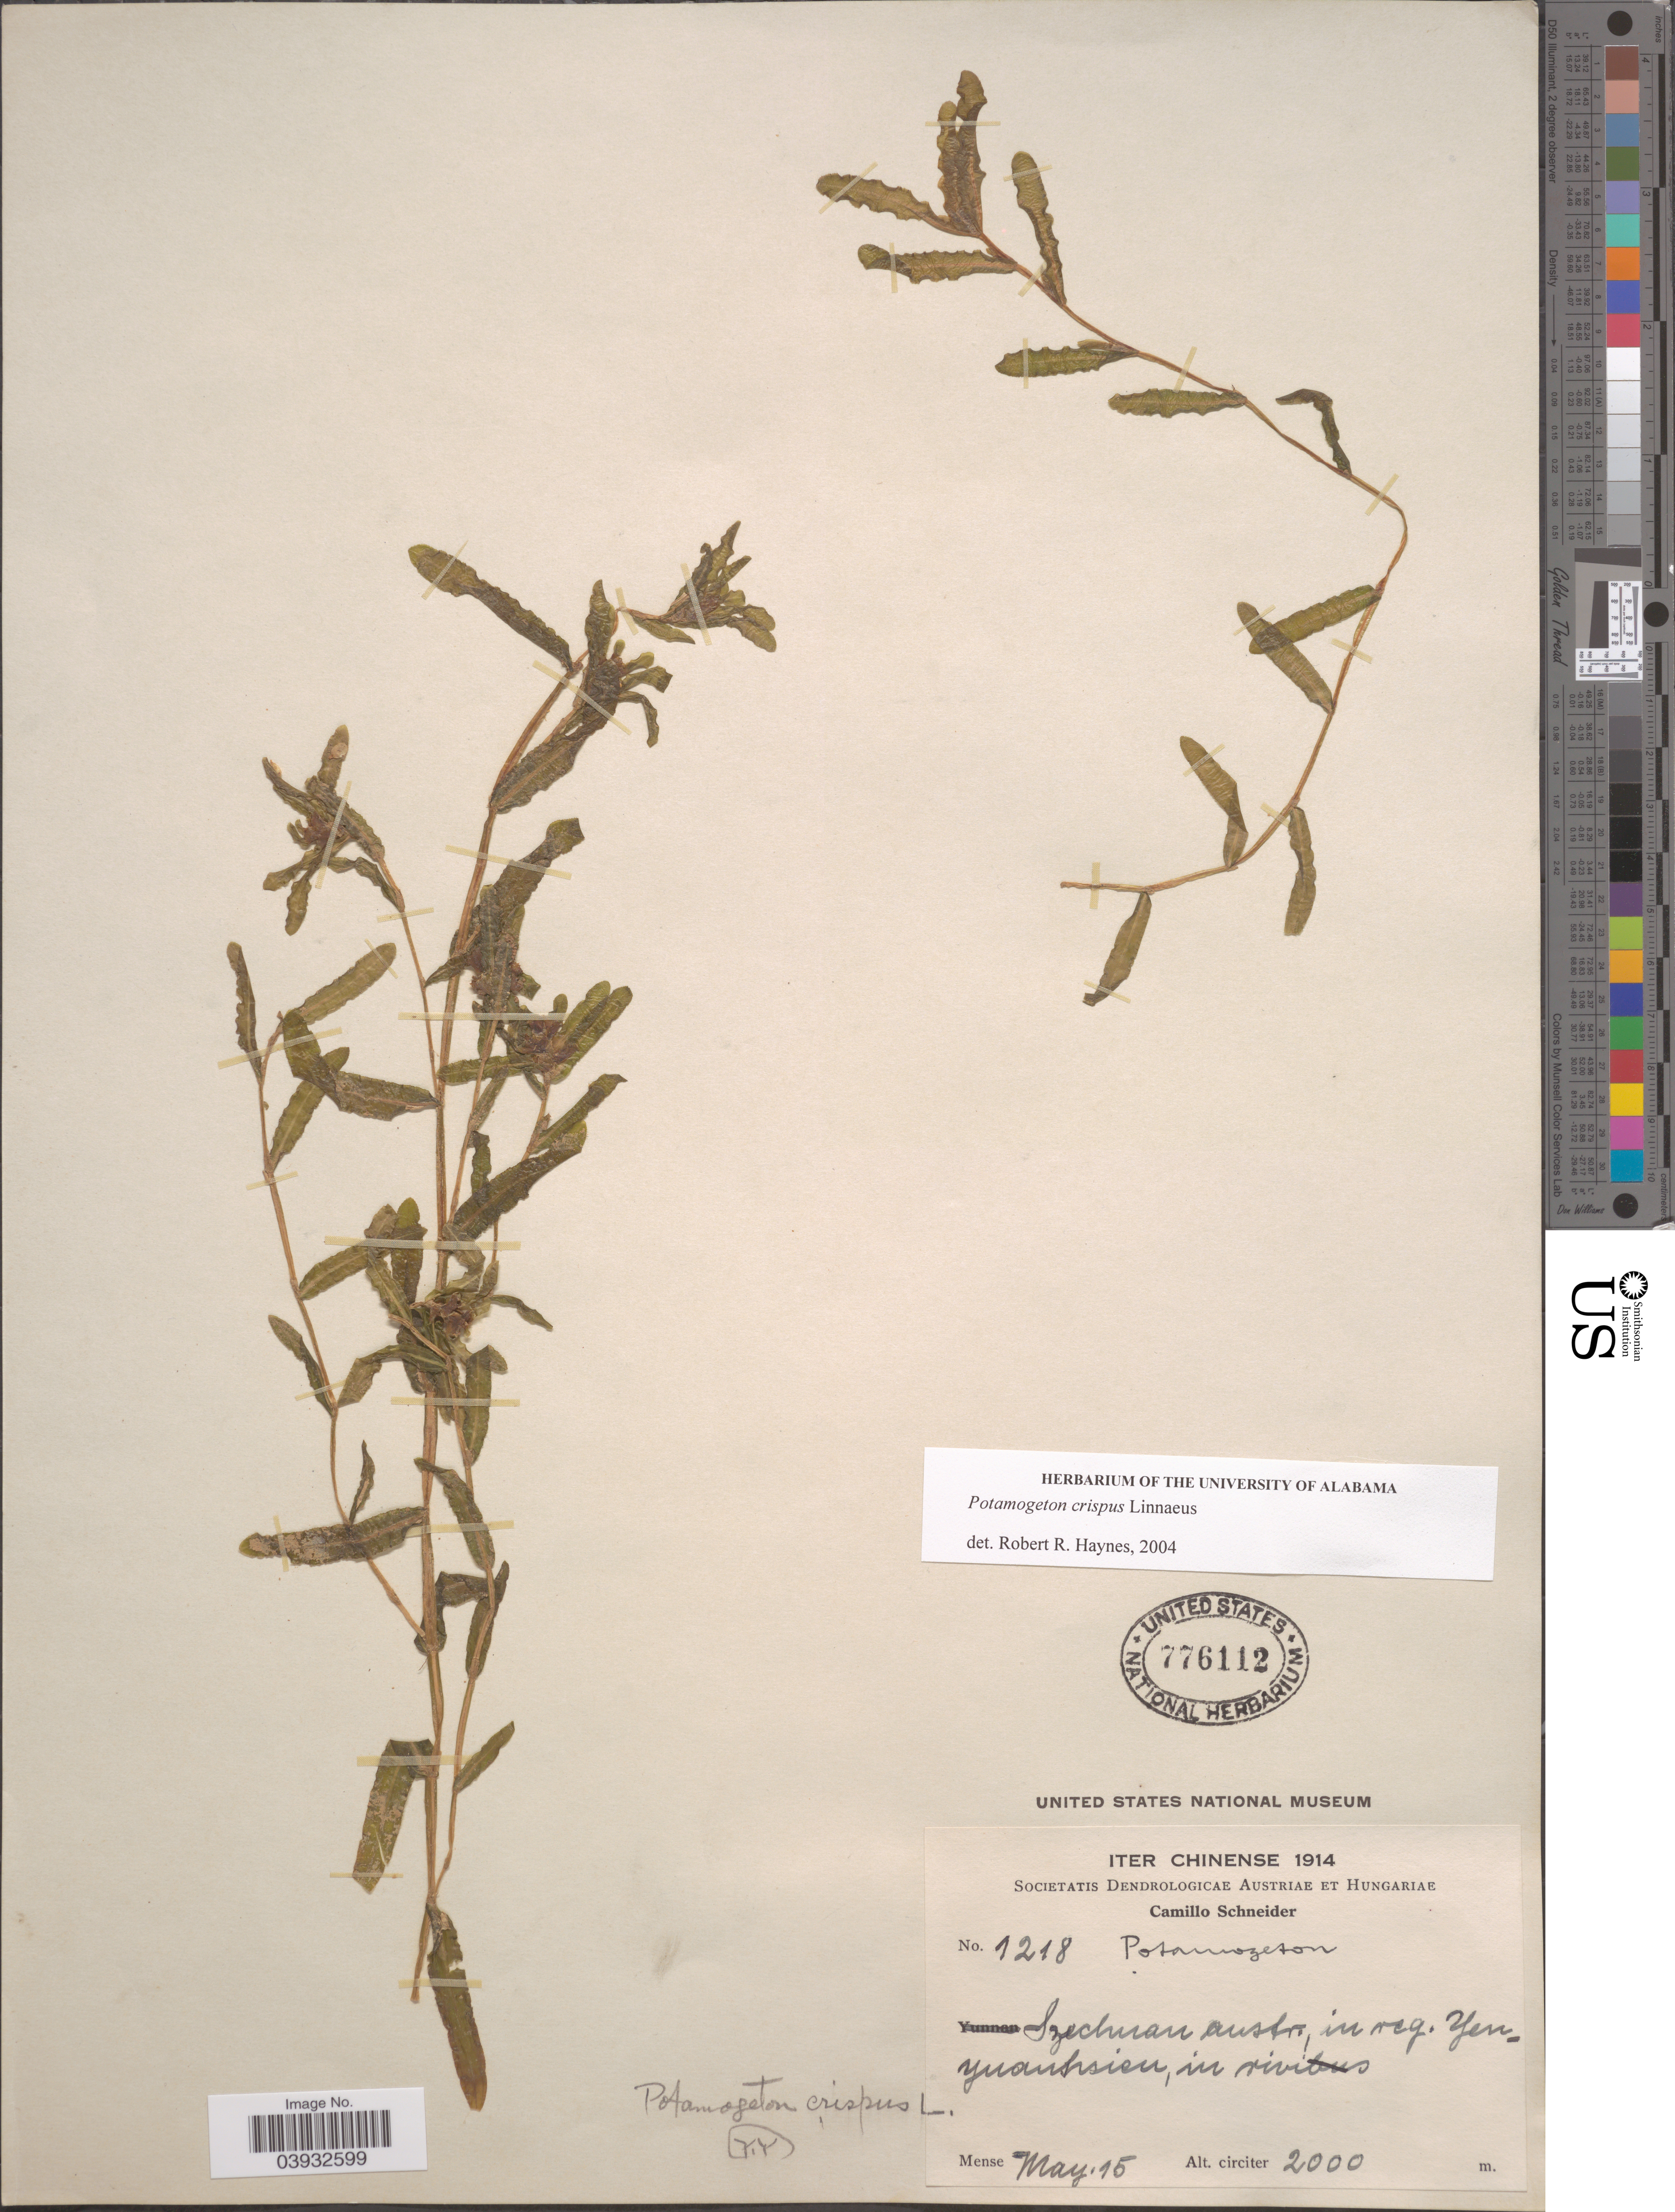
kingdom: Plantae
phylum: Tracheophyta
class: Liliopsida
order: Alismatales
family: Potamogetonaceae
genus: Potamogeton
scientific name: Potamogeton crispus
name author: L.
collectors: C. K. Schneider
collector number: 1218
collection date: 1914-05-15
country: China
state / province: Sichuan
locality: Szechuan austr. in reg. Yen. yuanhsien, in rivibus.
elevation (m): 2000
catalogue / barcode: US 776112